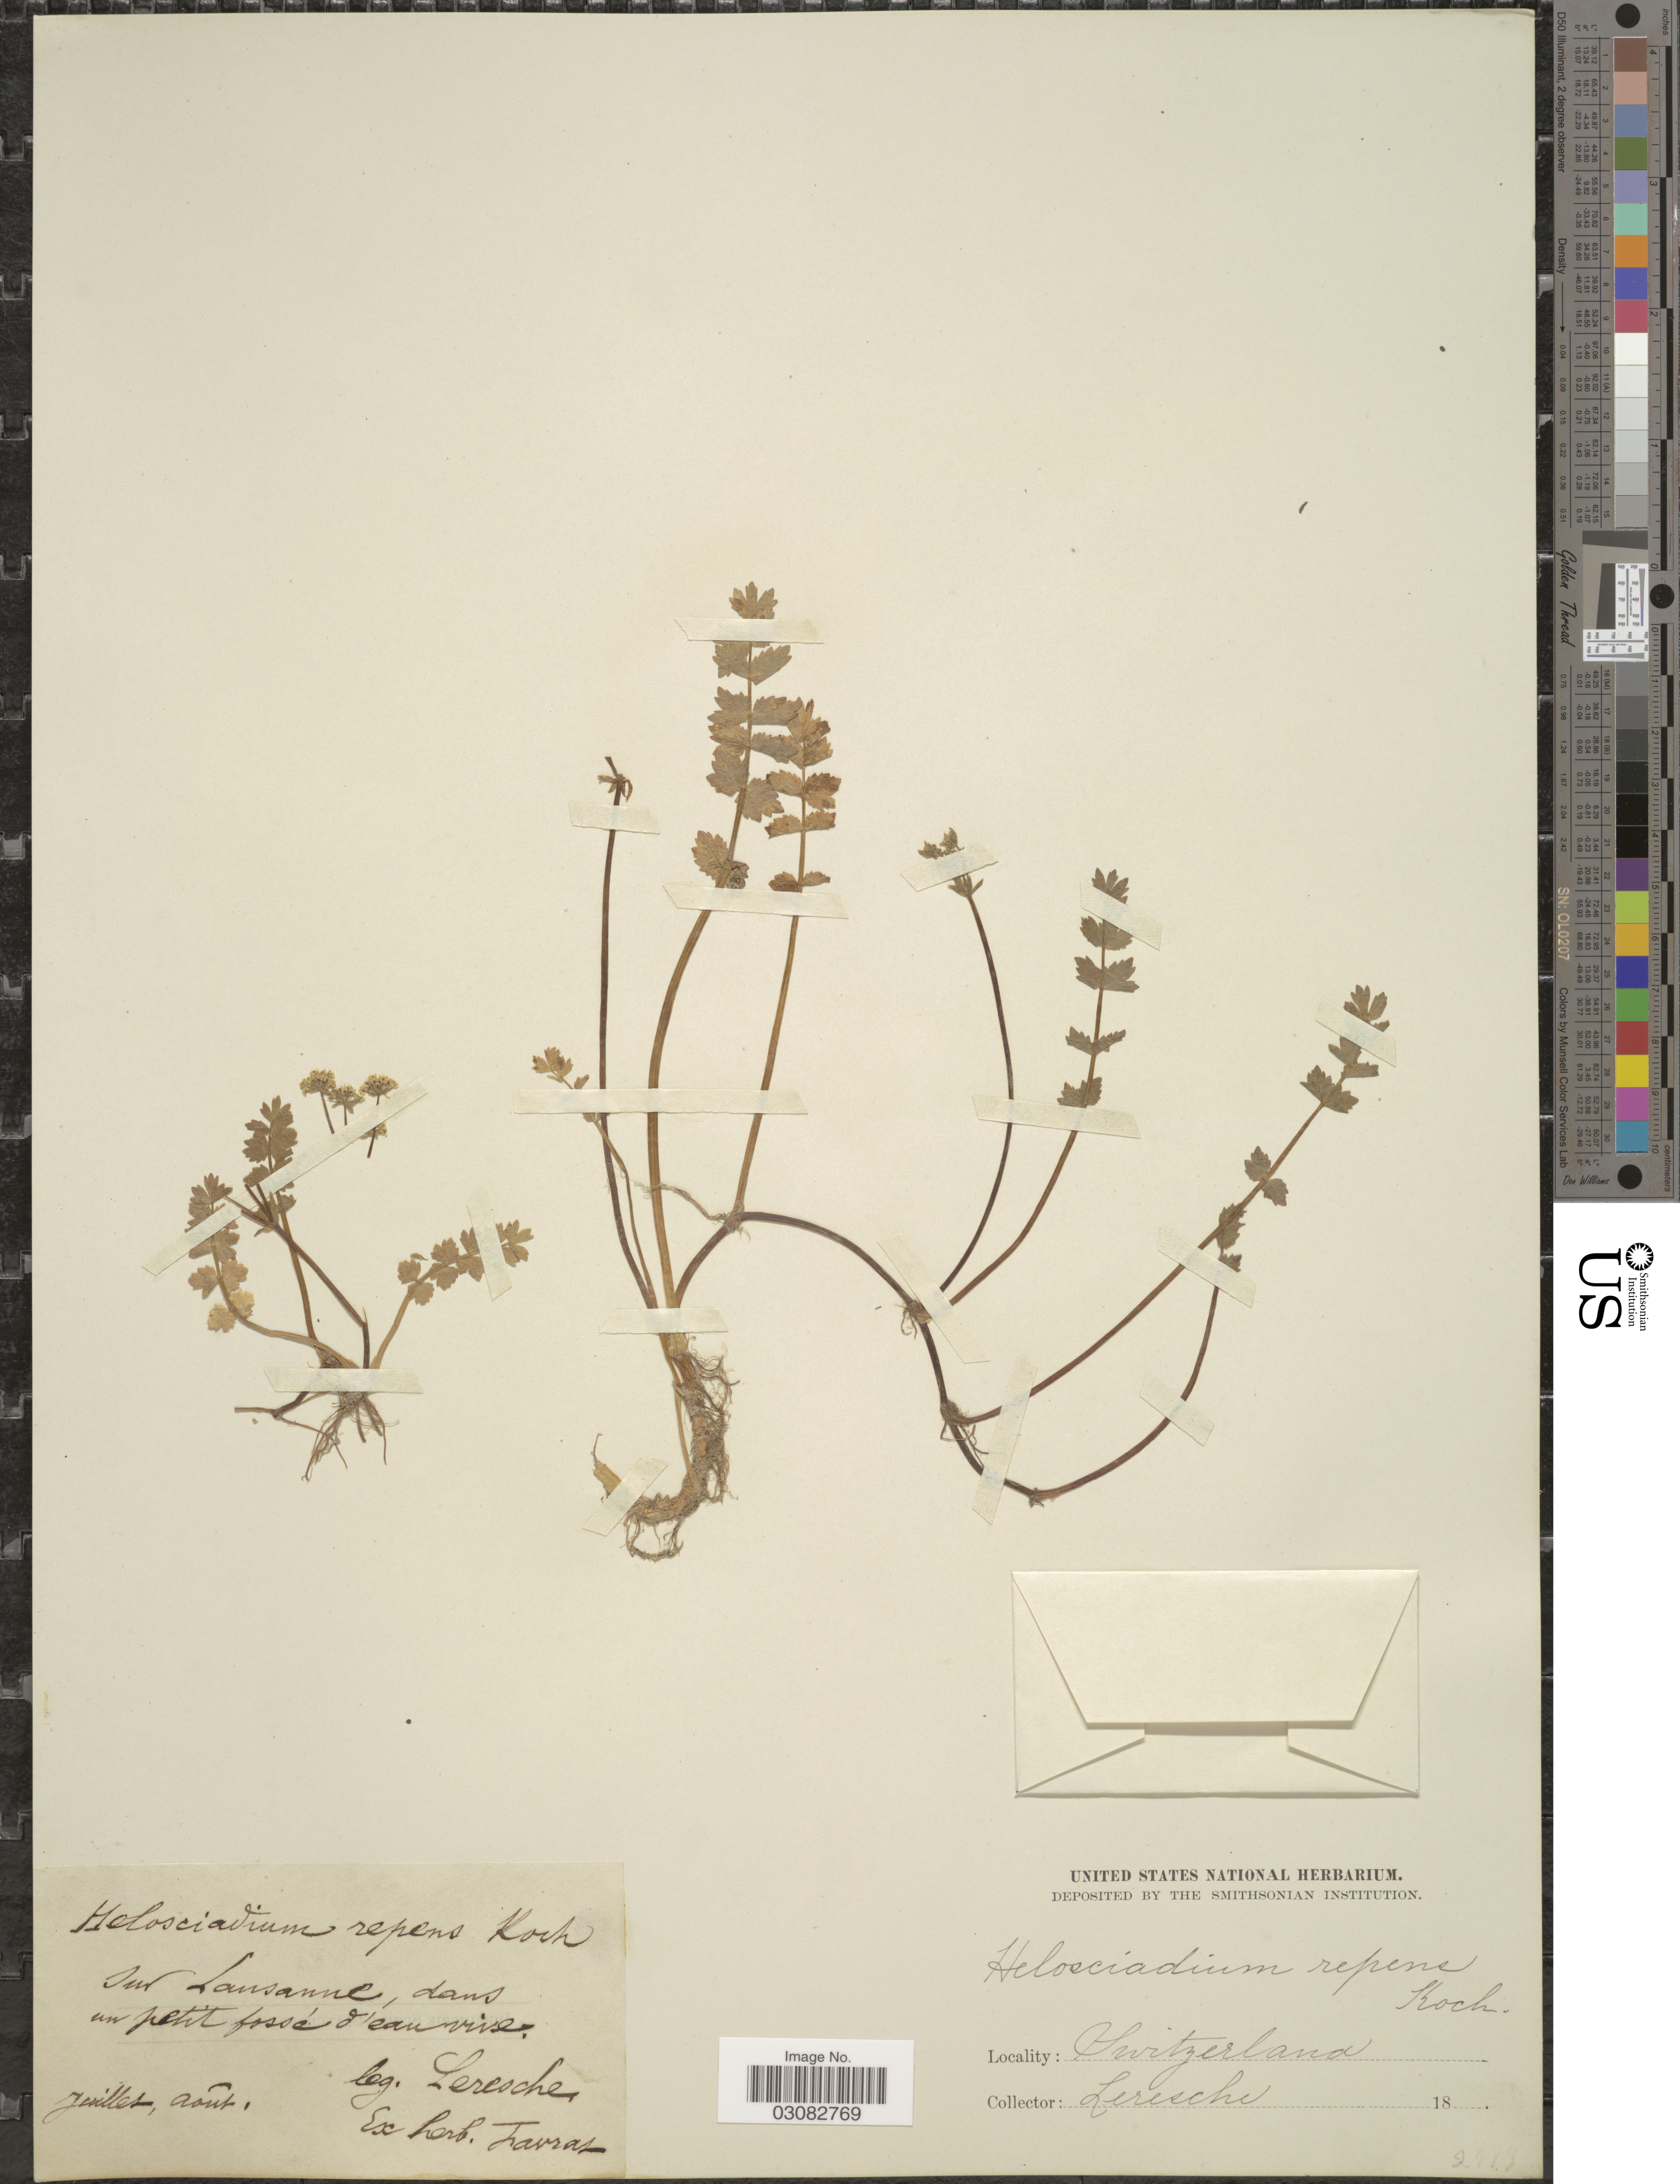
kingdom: Plantae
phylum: Tracheophyta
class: Magnoliopsida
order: Apiales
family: Apiaceae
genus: Apium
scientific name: Apium repens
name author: (Jacq.) Lag.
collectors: Leresche, --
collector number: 2388*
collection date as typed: Juillet, août 18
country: Switzerland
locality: Im Lausanne.